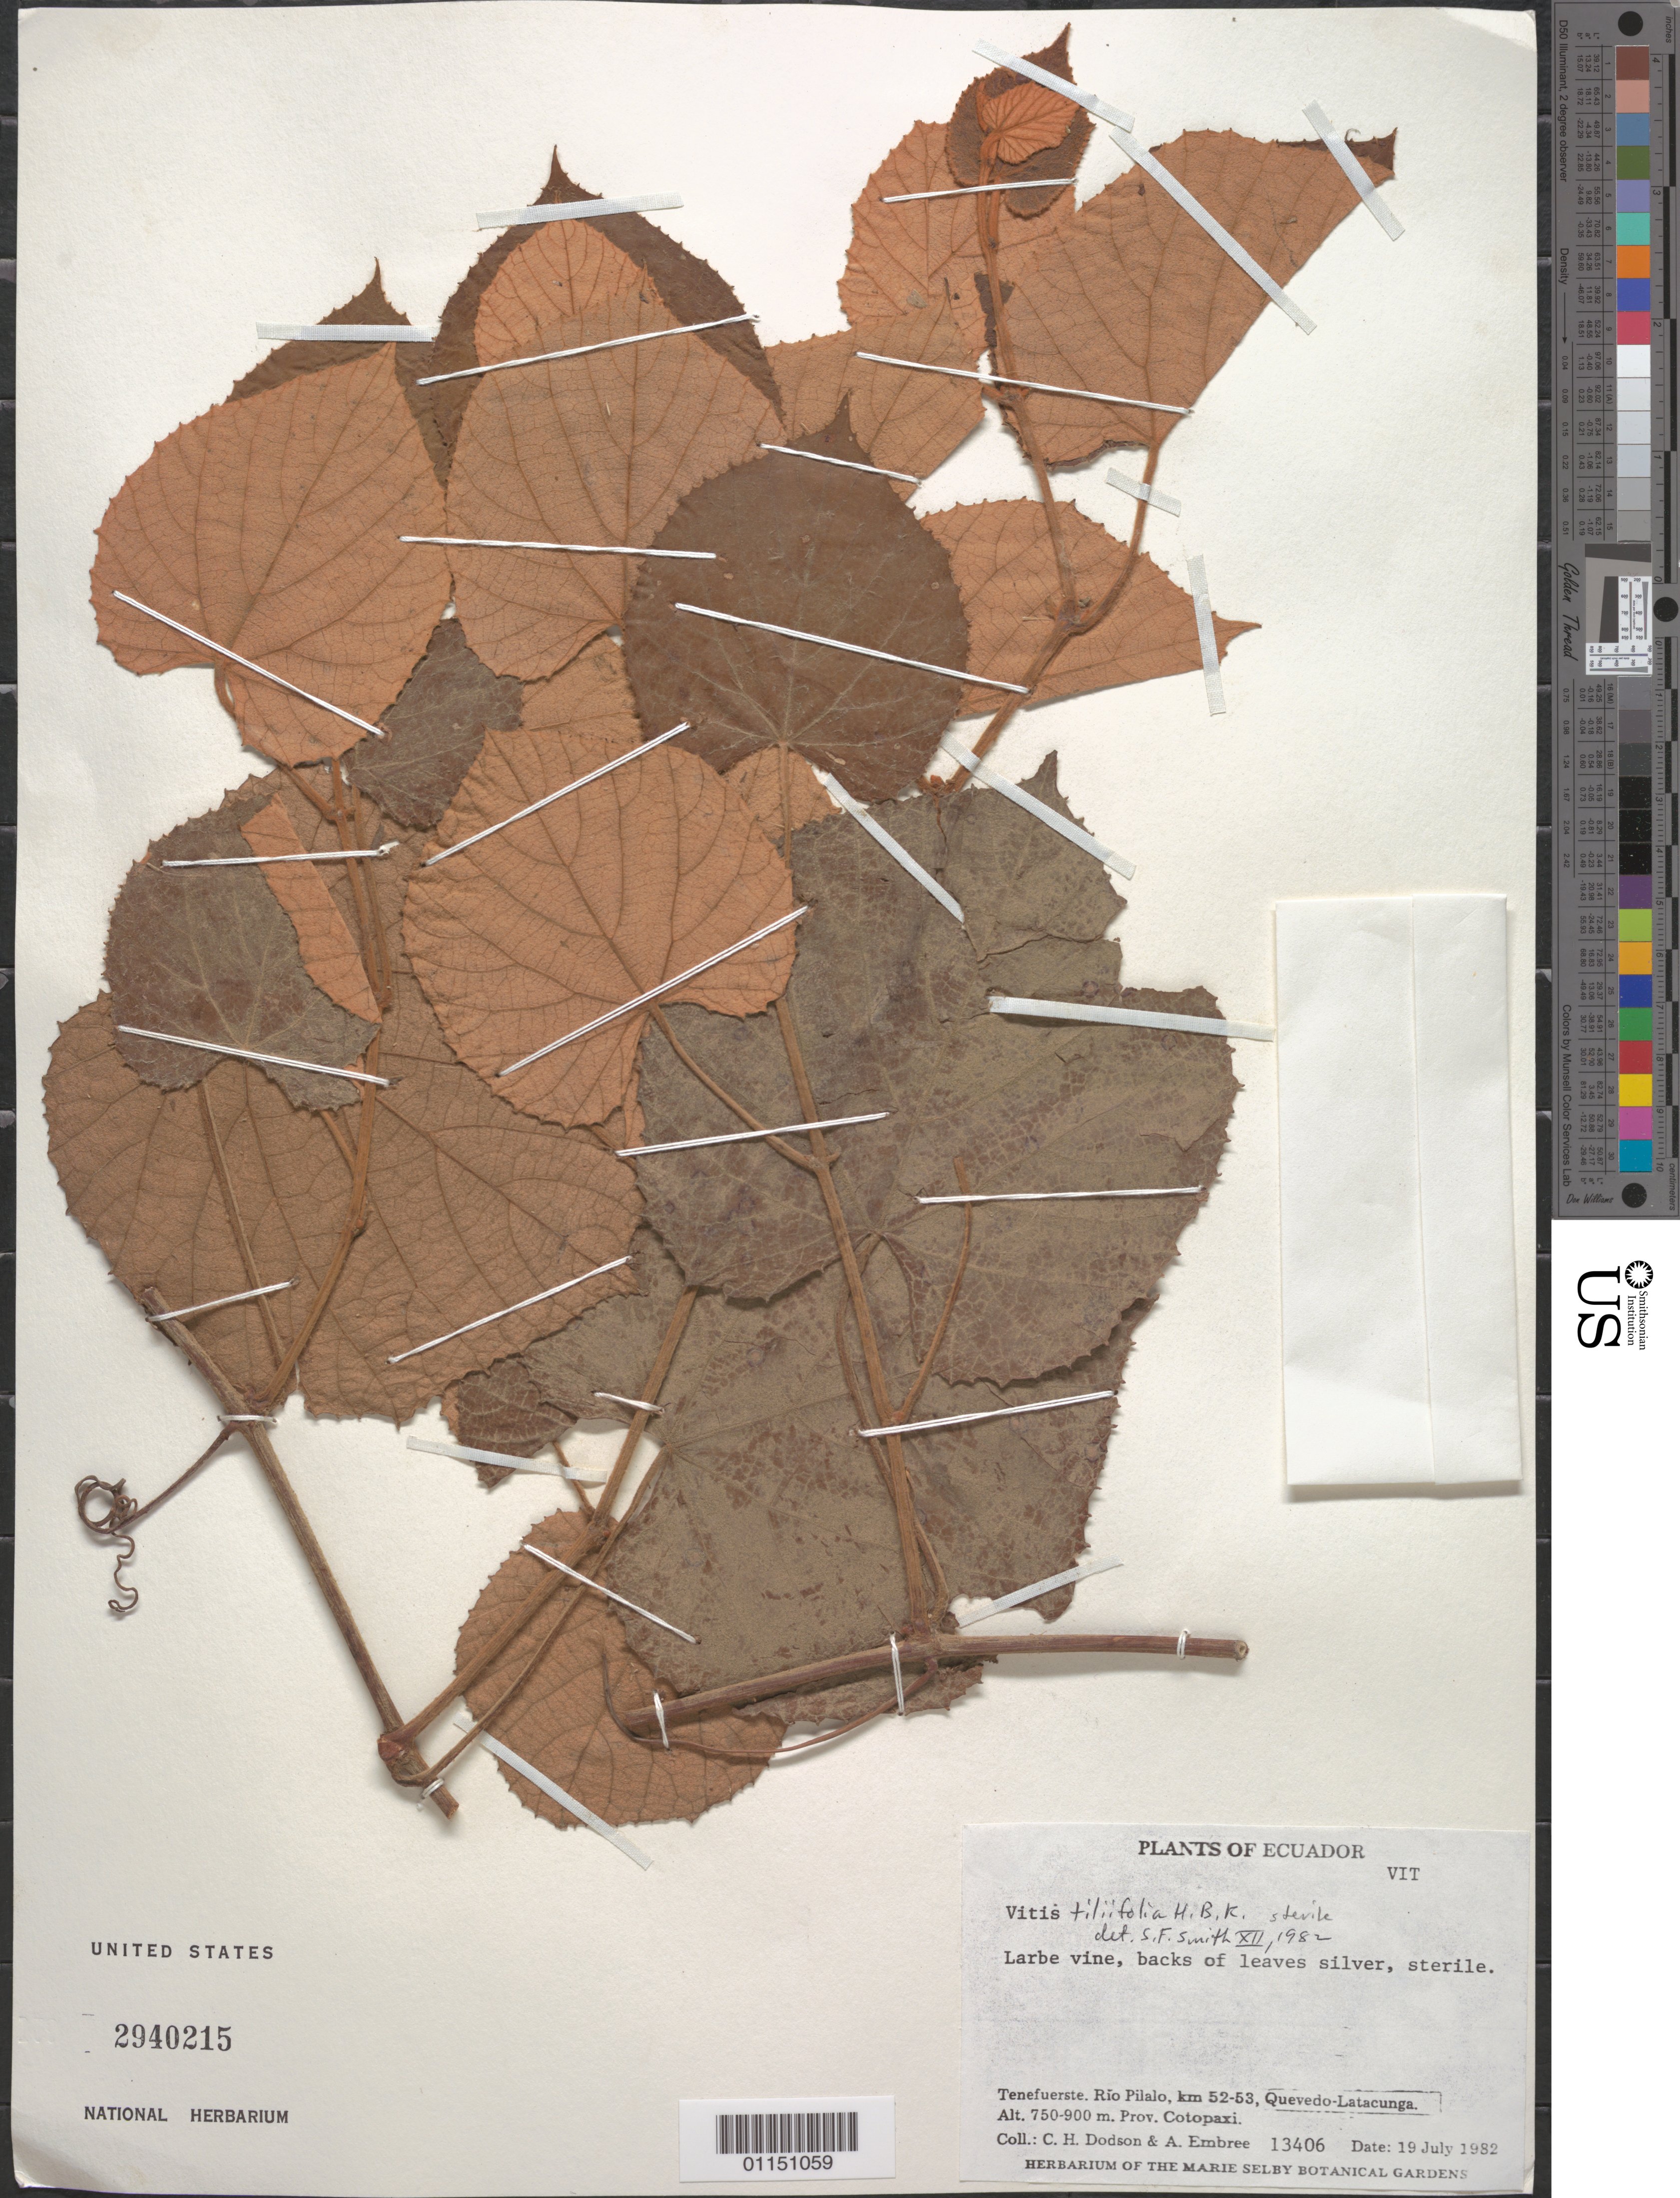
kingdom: Plantae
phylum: Tracheophyta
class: Magnoliopsida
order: Vitales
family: Vitaceae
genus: Vitis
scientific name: Vitis tiliaefolia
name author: Willd.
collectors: C. H. Dodson & A. Embree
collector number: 13406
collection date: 1982-07-19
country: Ecuador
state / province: Cotopaxi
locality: Tenefuerste. Rio Pilalo, km 52-53, Quevedo-Latacunga.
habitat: Large vine.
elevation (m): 750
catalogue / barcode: US 2940215